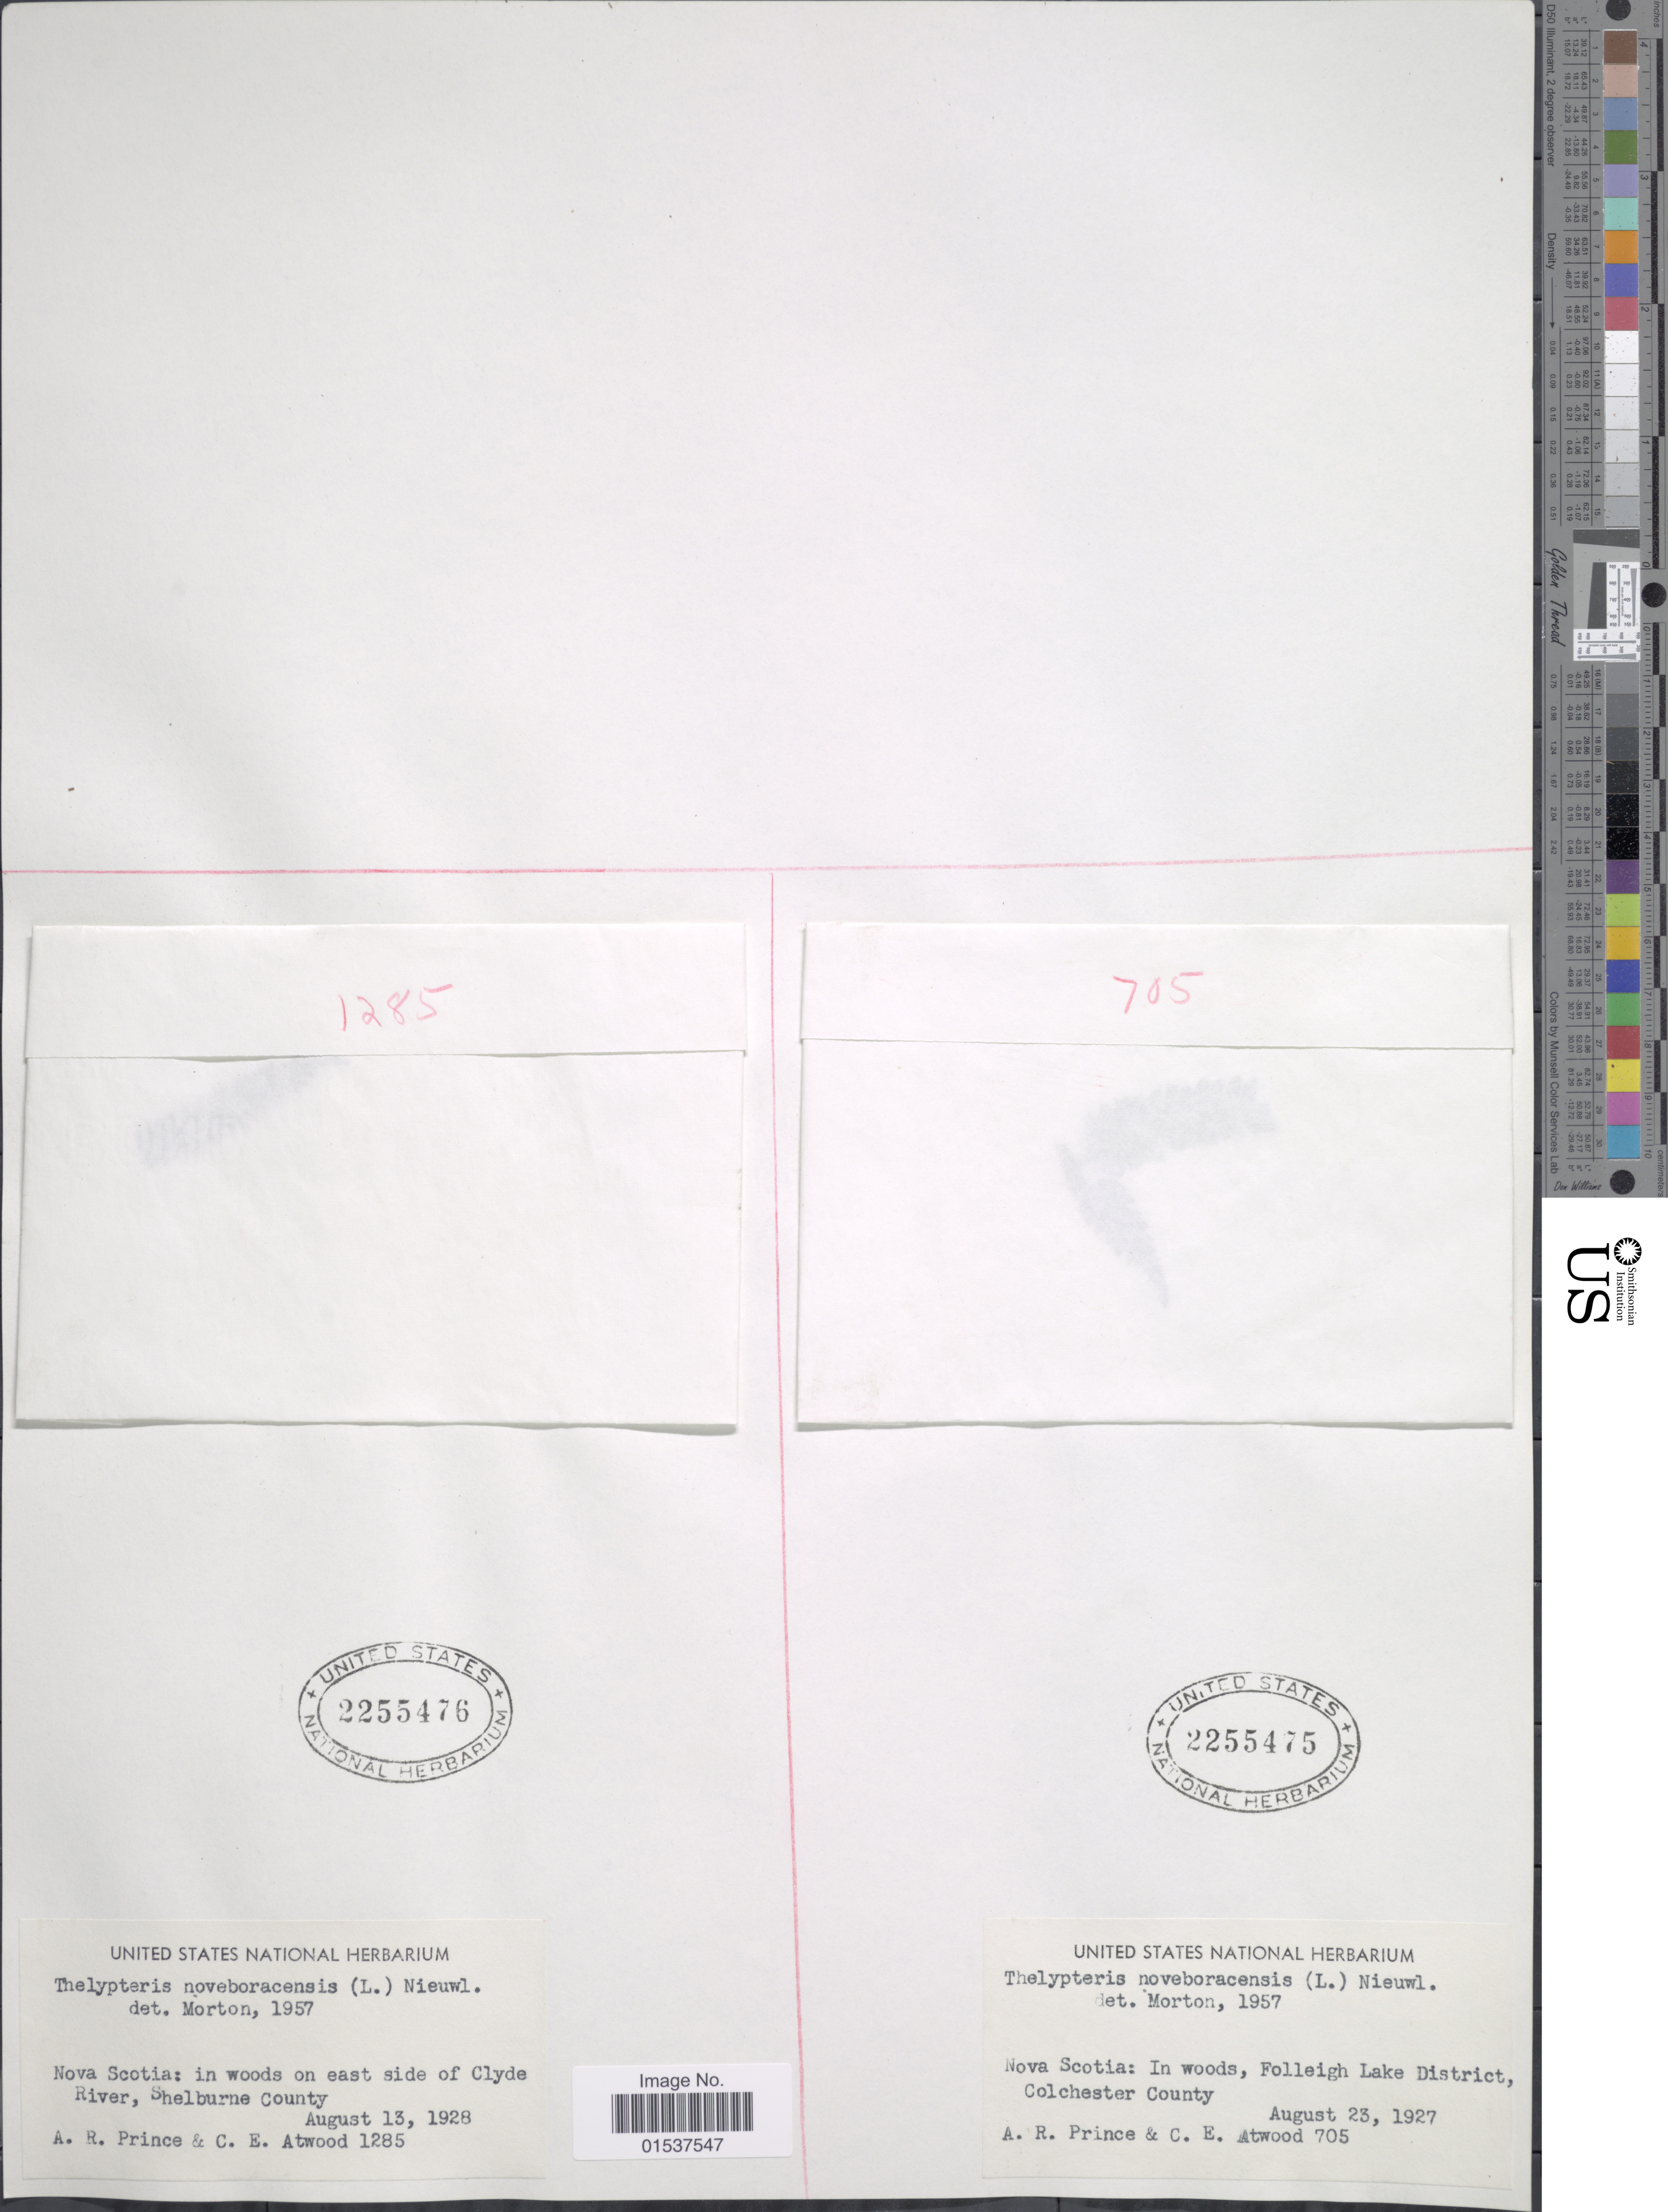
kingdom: Plantae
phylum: Tracheophyta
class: Polypodiopsida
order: Polypodiales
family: Thelypteridaceae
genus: Parathelypteris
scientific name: Parathelypteris noveboracensis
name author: (L.) Ching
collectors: A. Prince & C. Atwood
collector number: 705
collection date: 1927-08-23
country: Canada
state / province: Nova Scotia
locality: Nova Scotia: in woods, Folleigh Lake District, Colchester County.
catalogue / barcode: US 2255475-2